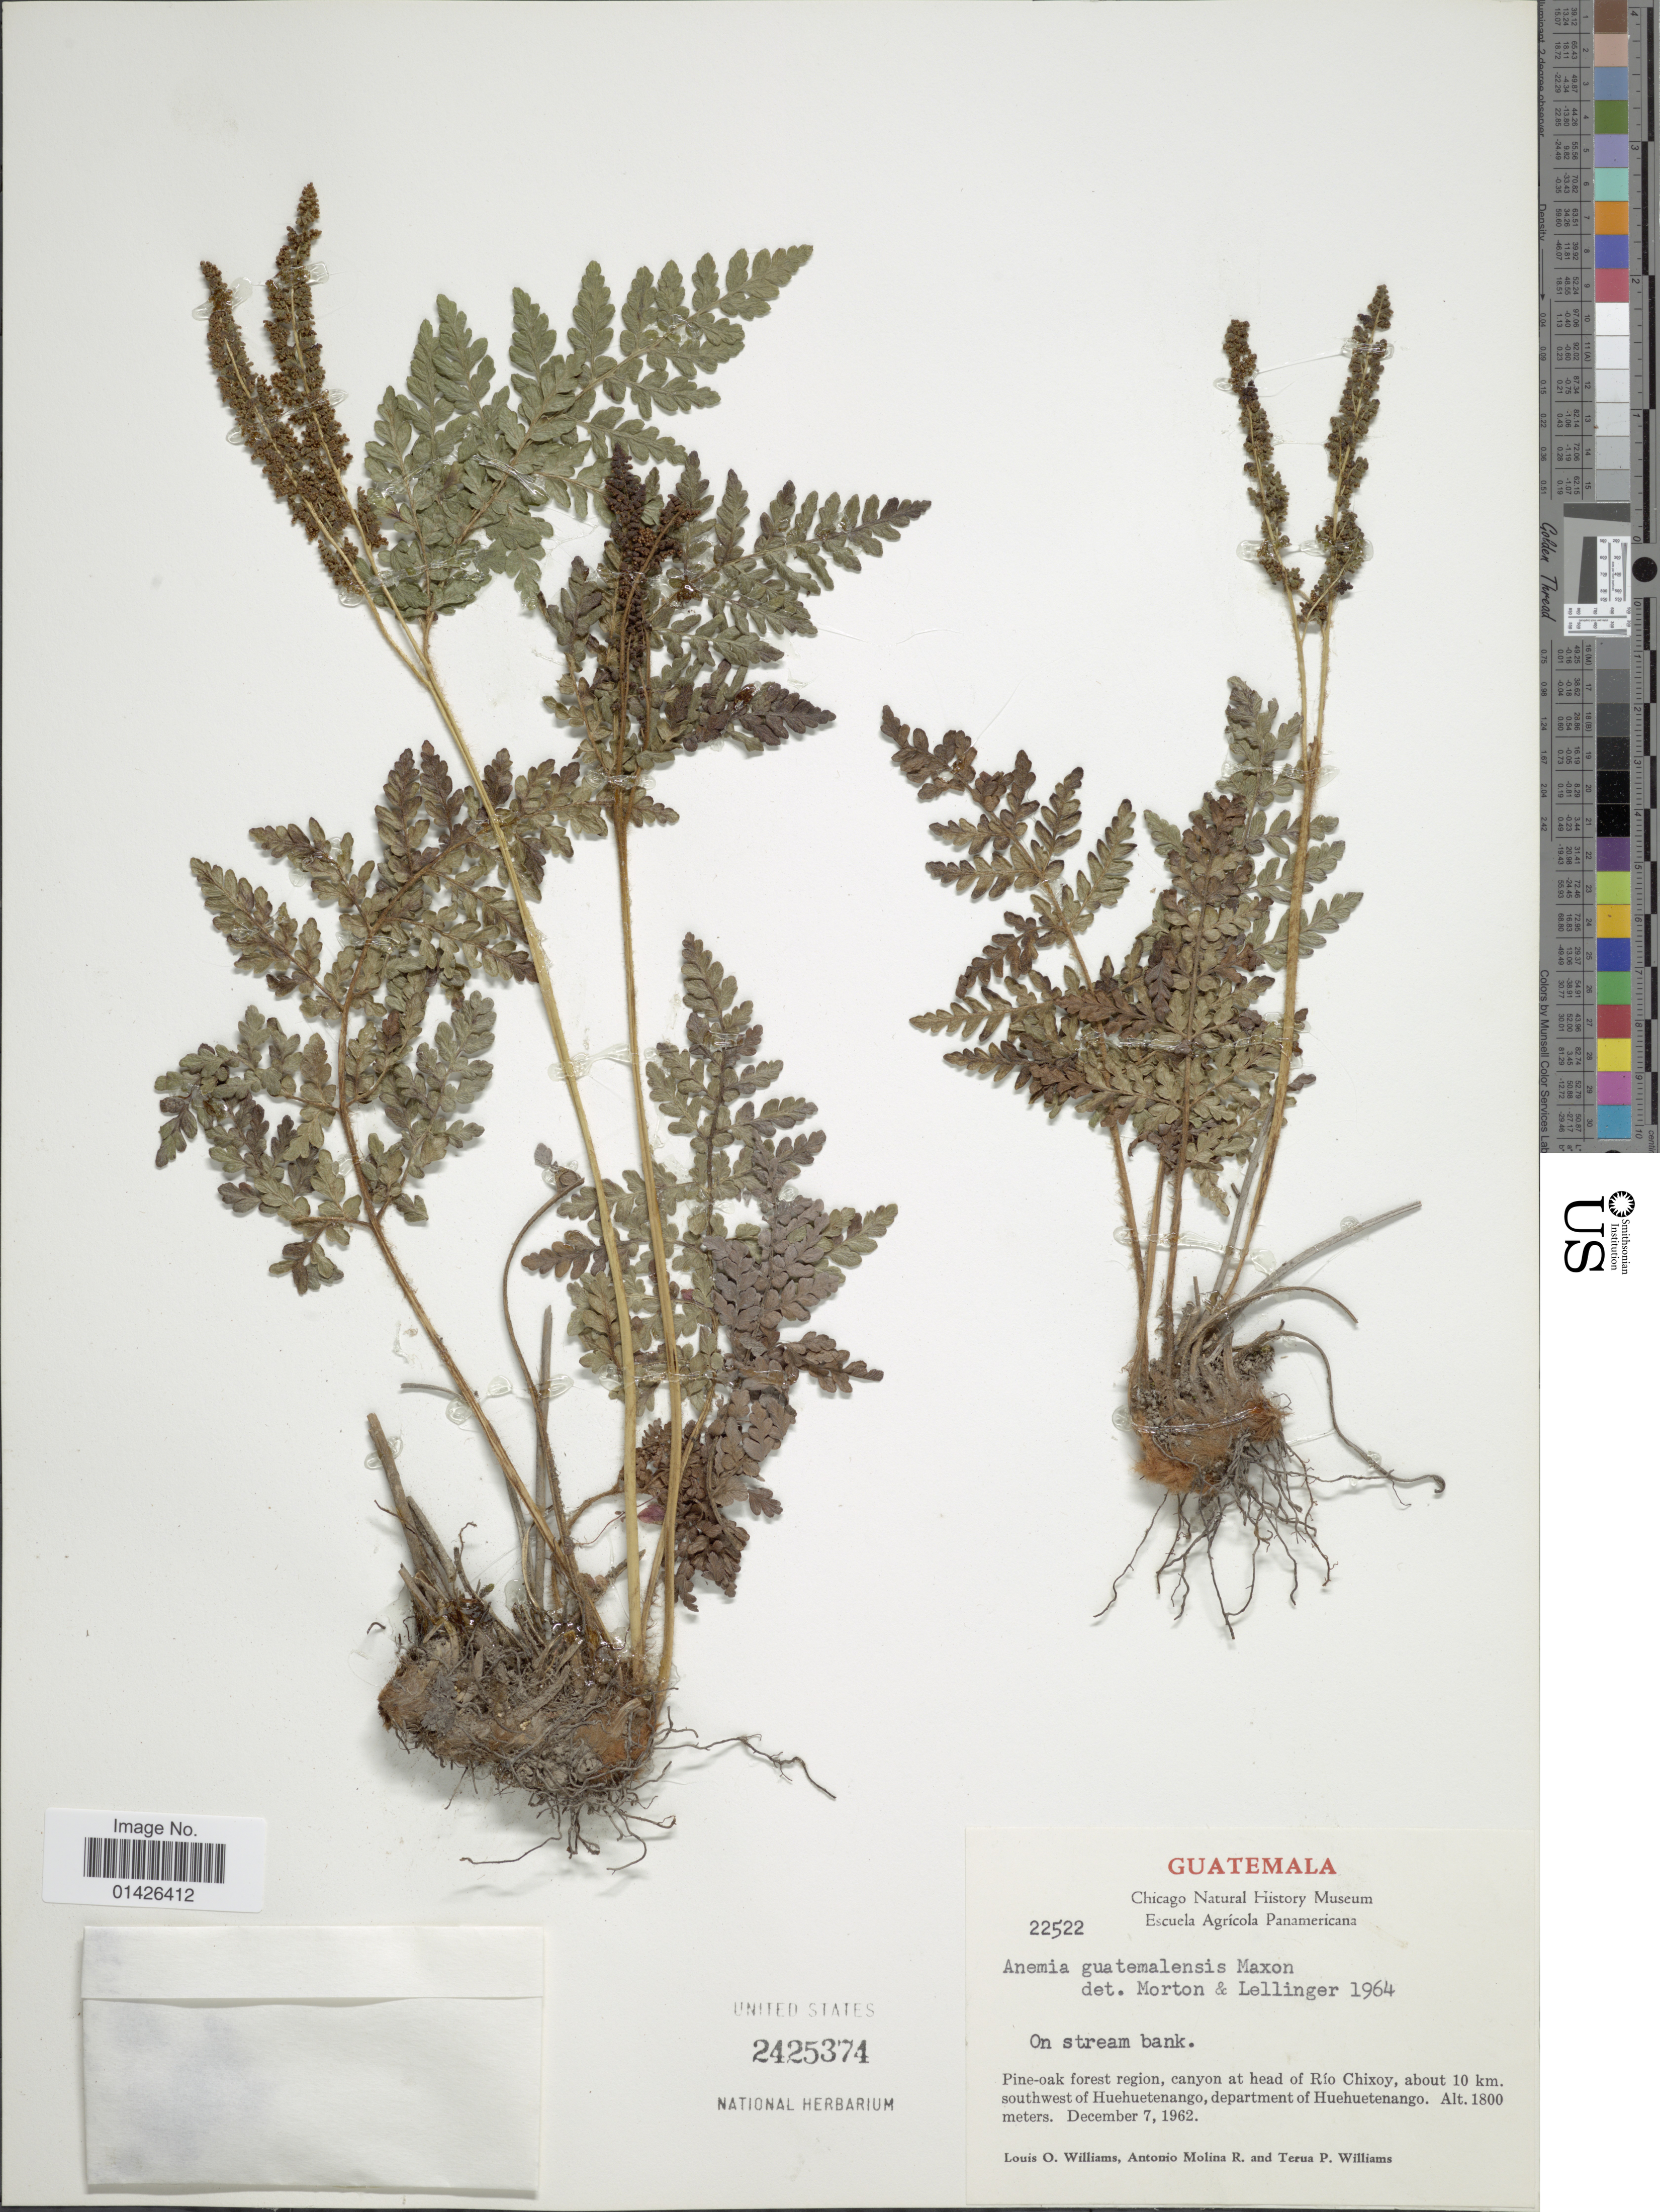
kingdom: Plantae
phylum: Tracheophyta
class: Polypodiopsida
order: Schizaeales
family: Anemiaceae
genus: Anemia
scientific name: Anemia guatemalensis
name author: Maxon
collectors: L. O. Williams, A. Molina R. & T. P. Williams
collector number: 22522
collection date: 1962-12-07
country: Guatemala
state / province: Huehuetenango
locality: Canyon at head of Rio Chixoy, about 10 km southwest of Huehuetenango, department of Huehuetenango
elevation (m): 1800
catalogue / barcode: US 2425374